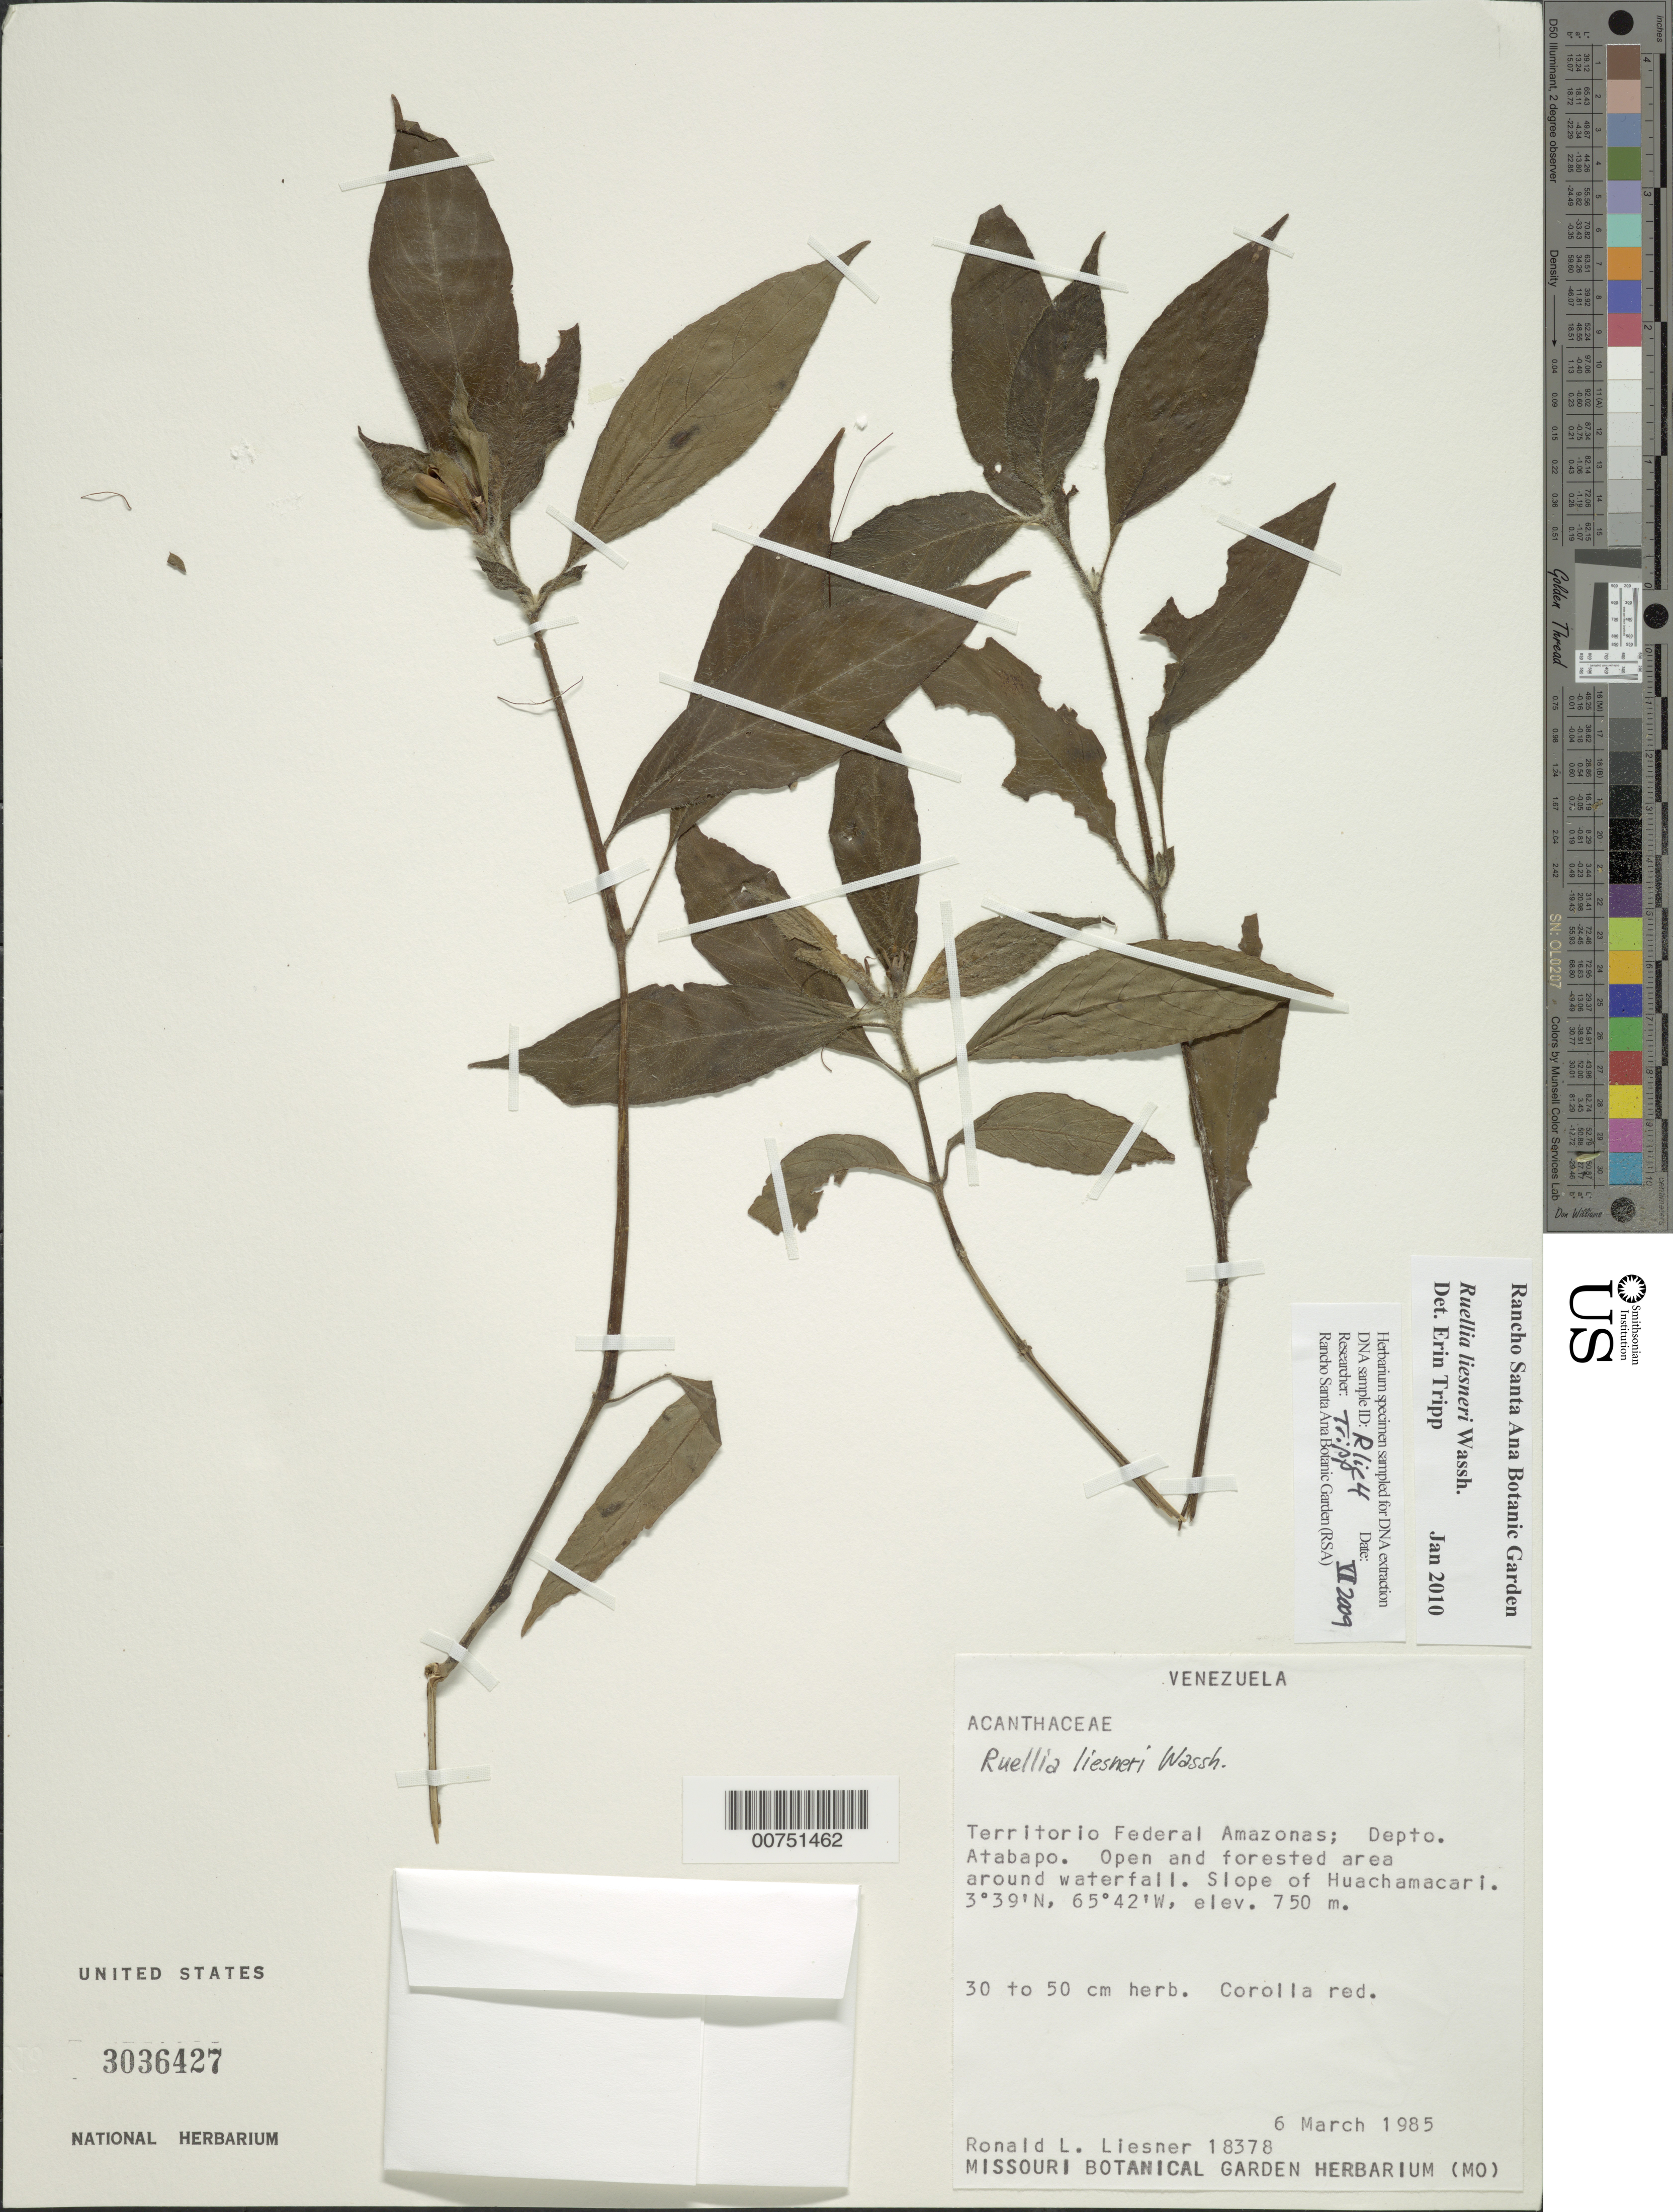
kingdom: Plantae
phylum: Tracheophyta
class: Magnoliopsida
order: Lamiales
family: Acanthaceae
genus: Ruellia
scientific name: Ruellia liesneri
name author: Wassh.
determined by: Wasshausen, Dieter C., (BOT), Smithsonian Institution - National Museum of Natural History (UNITED STATES)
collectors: R. L. Liesner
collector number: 18378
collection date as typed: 6-Mar-85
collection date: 1985-03-06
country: Venezuela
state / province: Amazonas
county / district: Atabapo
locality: Huachamacari slopes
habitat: Open and forested area around waterfall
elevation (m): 750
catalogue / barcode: US 3036427